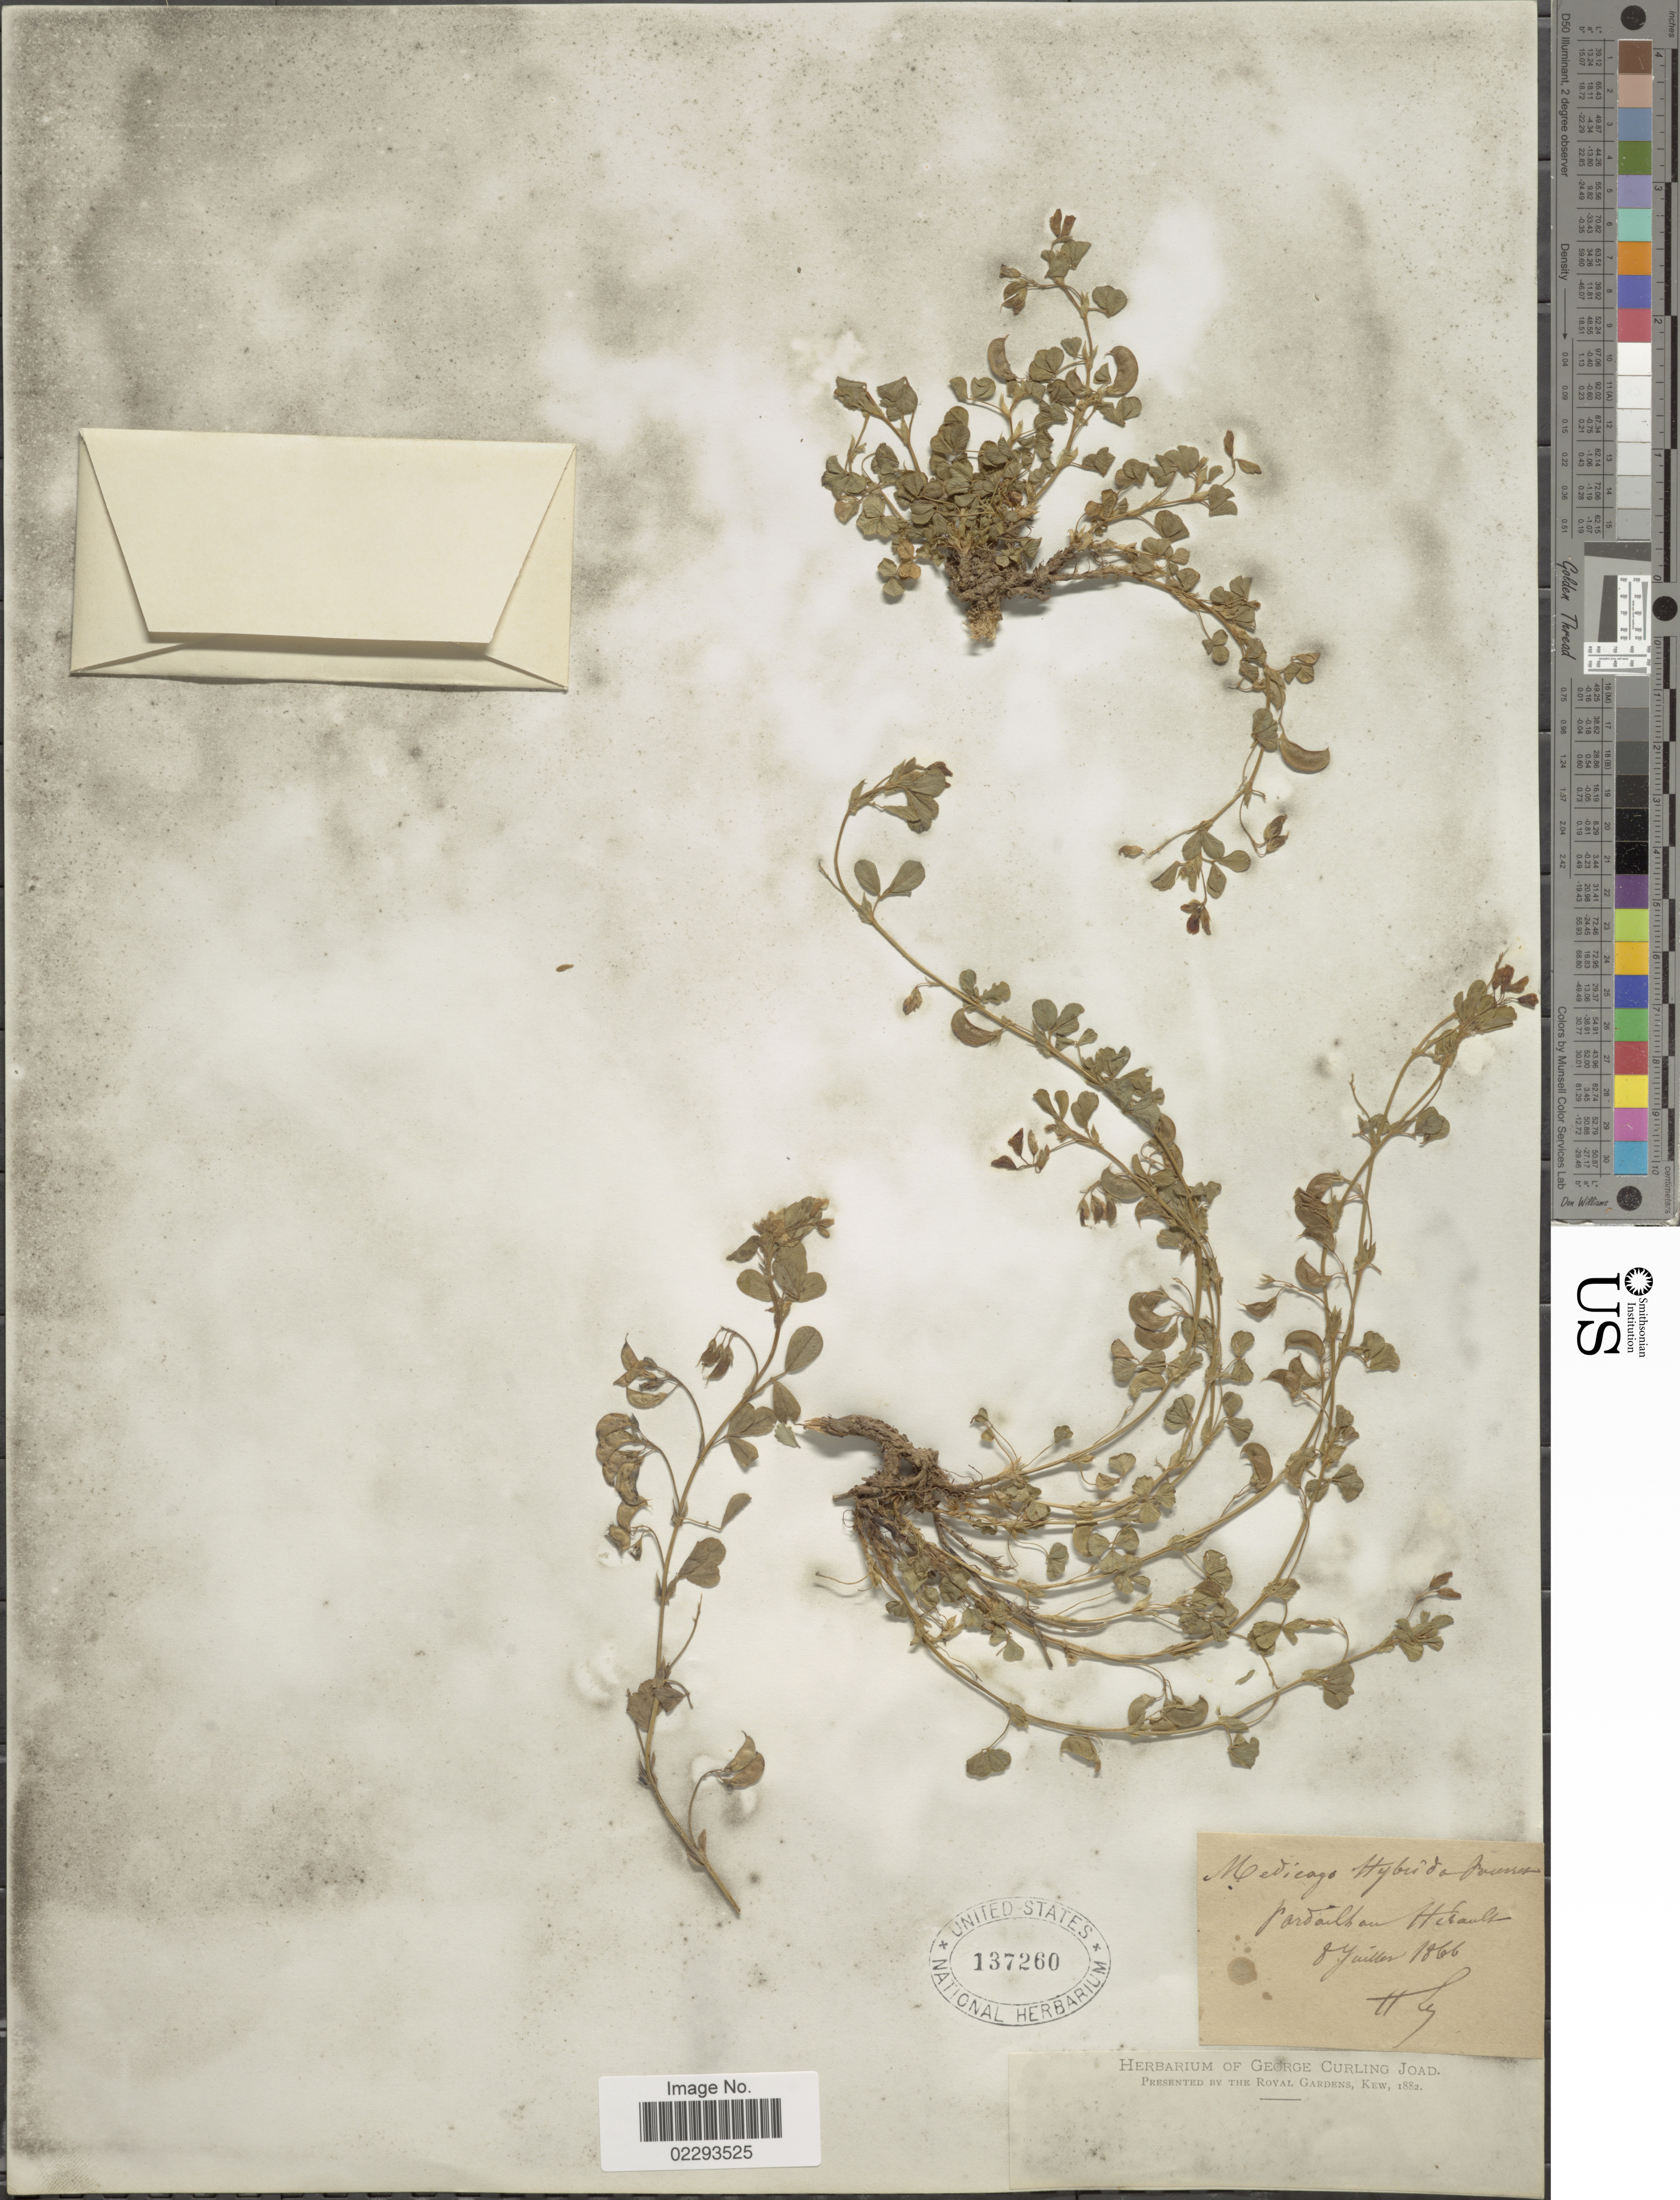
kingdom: Plantae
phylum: Tracheophyta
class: Magnoliopsida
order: Fabales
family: Fabaceae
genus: Medicago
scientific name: Medicago hybrida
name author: (Pourr.) Trautv.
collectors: G. C. Joad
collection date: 1866-07-06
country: France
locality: Pardailhan Hertaule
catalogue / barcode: US 137260